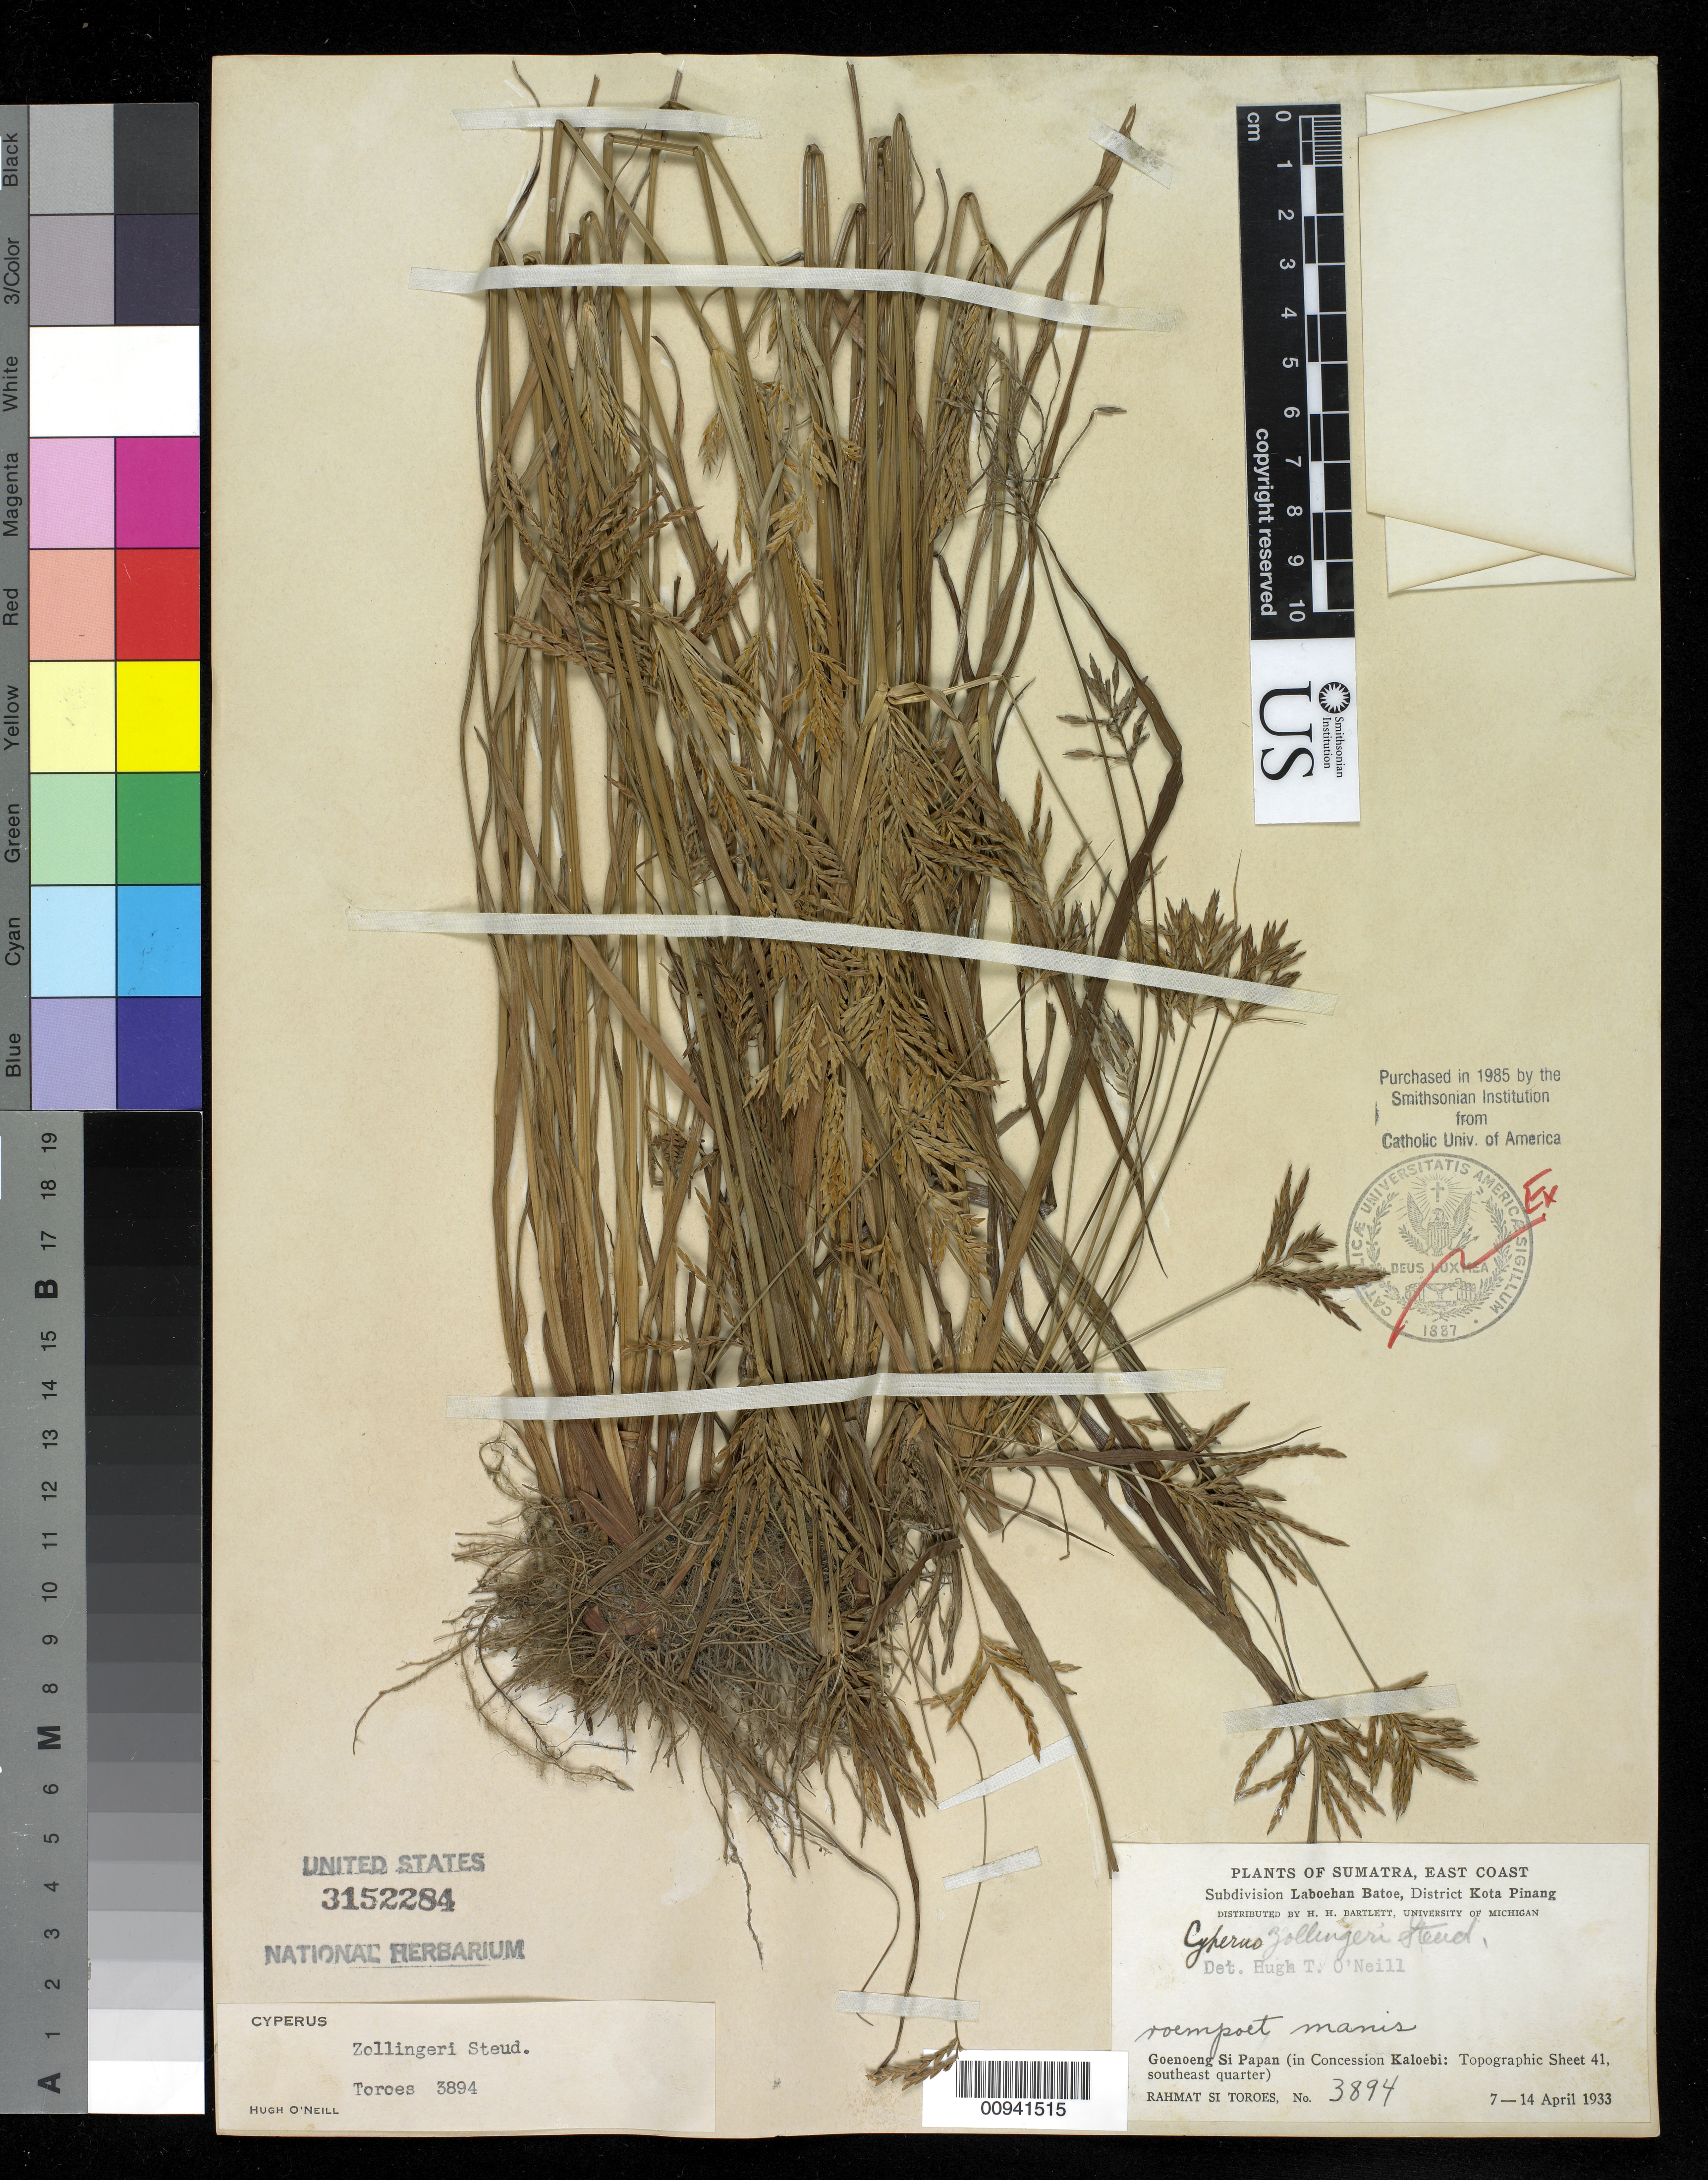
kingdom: Plantae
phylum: Tracheophyta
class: Liliopsida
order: Poales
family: Cyperaceae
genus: Cyperus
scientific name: Cyperus tenuiculmis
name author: Boeckeler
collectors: Rahmat Si Boeea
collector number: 3894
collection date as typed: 07 Apr 1933 to 14 Apr 1933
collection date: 1933-04-07/1933-04-14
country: Indonesia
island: Sumatra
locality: Goenoeng Si Papan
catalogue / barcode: US 3152284